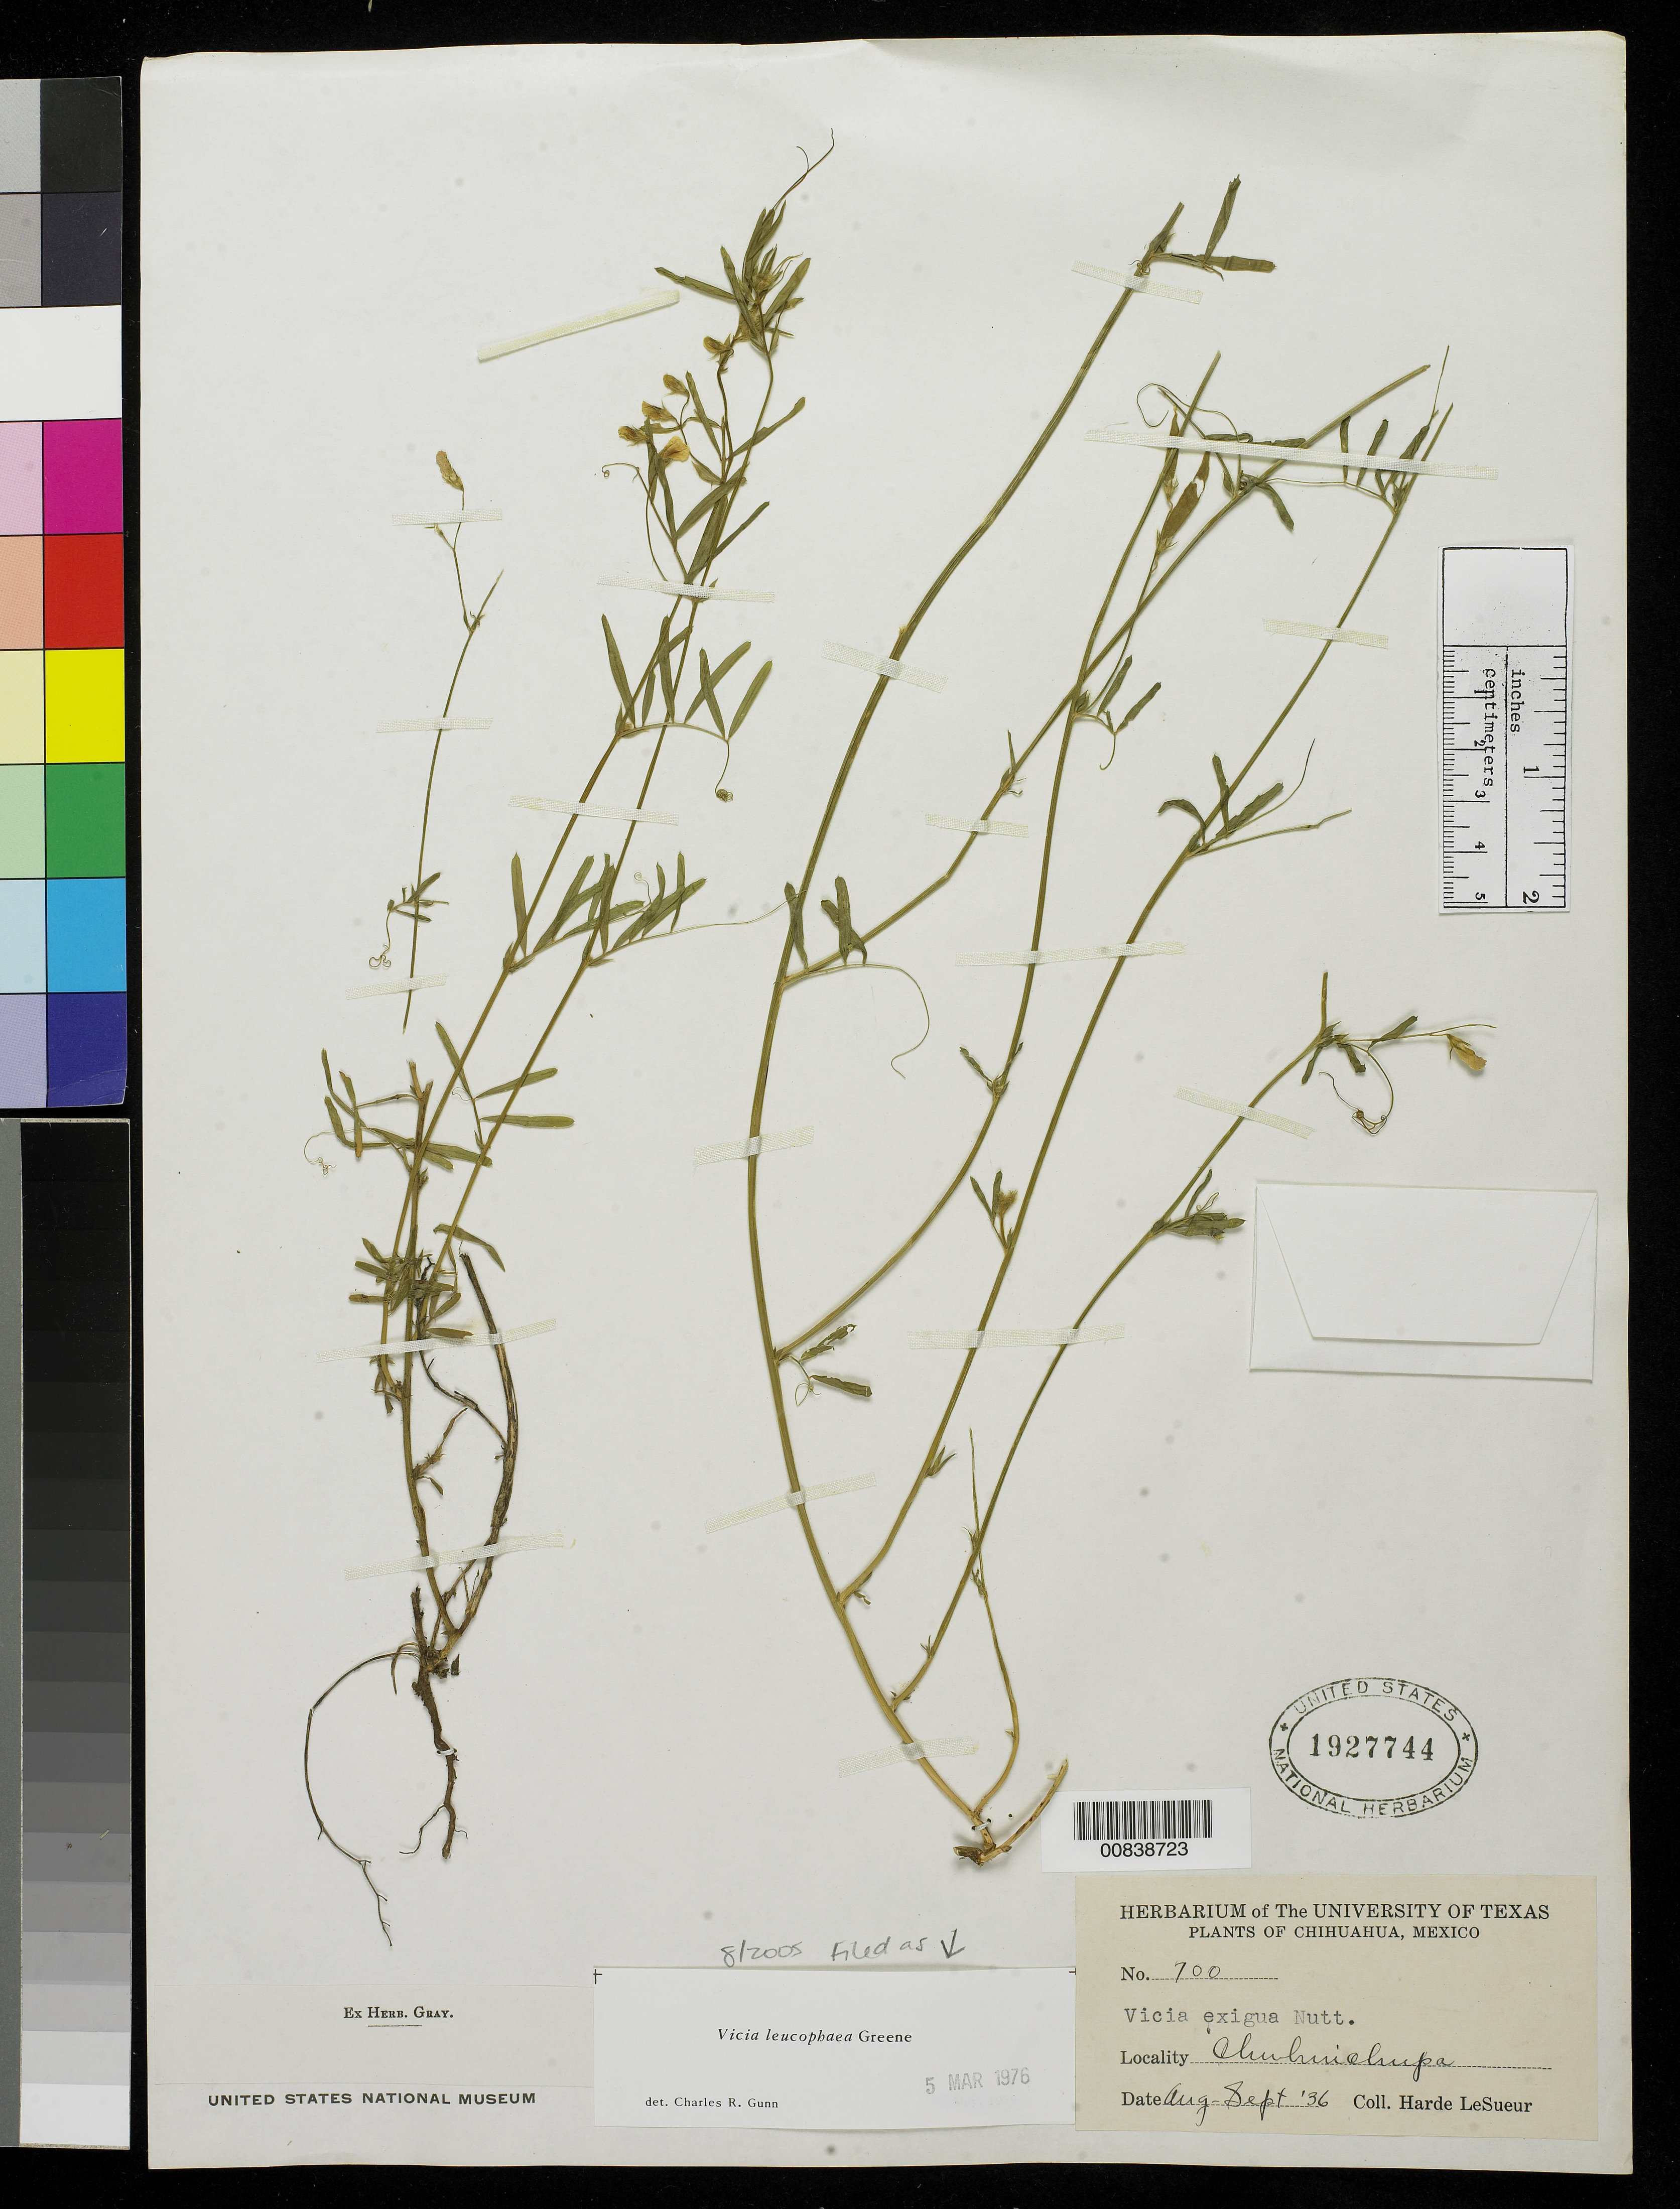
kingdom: Plantae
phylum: Tracheophyta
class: Magnoliopsida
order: Fabales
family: Fabaceae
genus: Vicia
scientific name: Vicia leucophaea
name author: Greene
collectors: D. H. LeSueur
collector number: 700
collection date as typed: Aug 1936 to -- Sep 1936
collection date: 1936-08/1936-09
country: Mexico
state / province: Chihuahua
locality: Chuhuichupa, Chihuahua.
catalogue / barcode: US 1927744